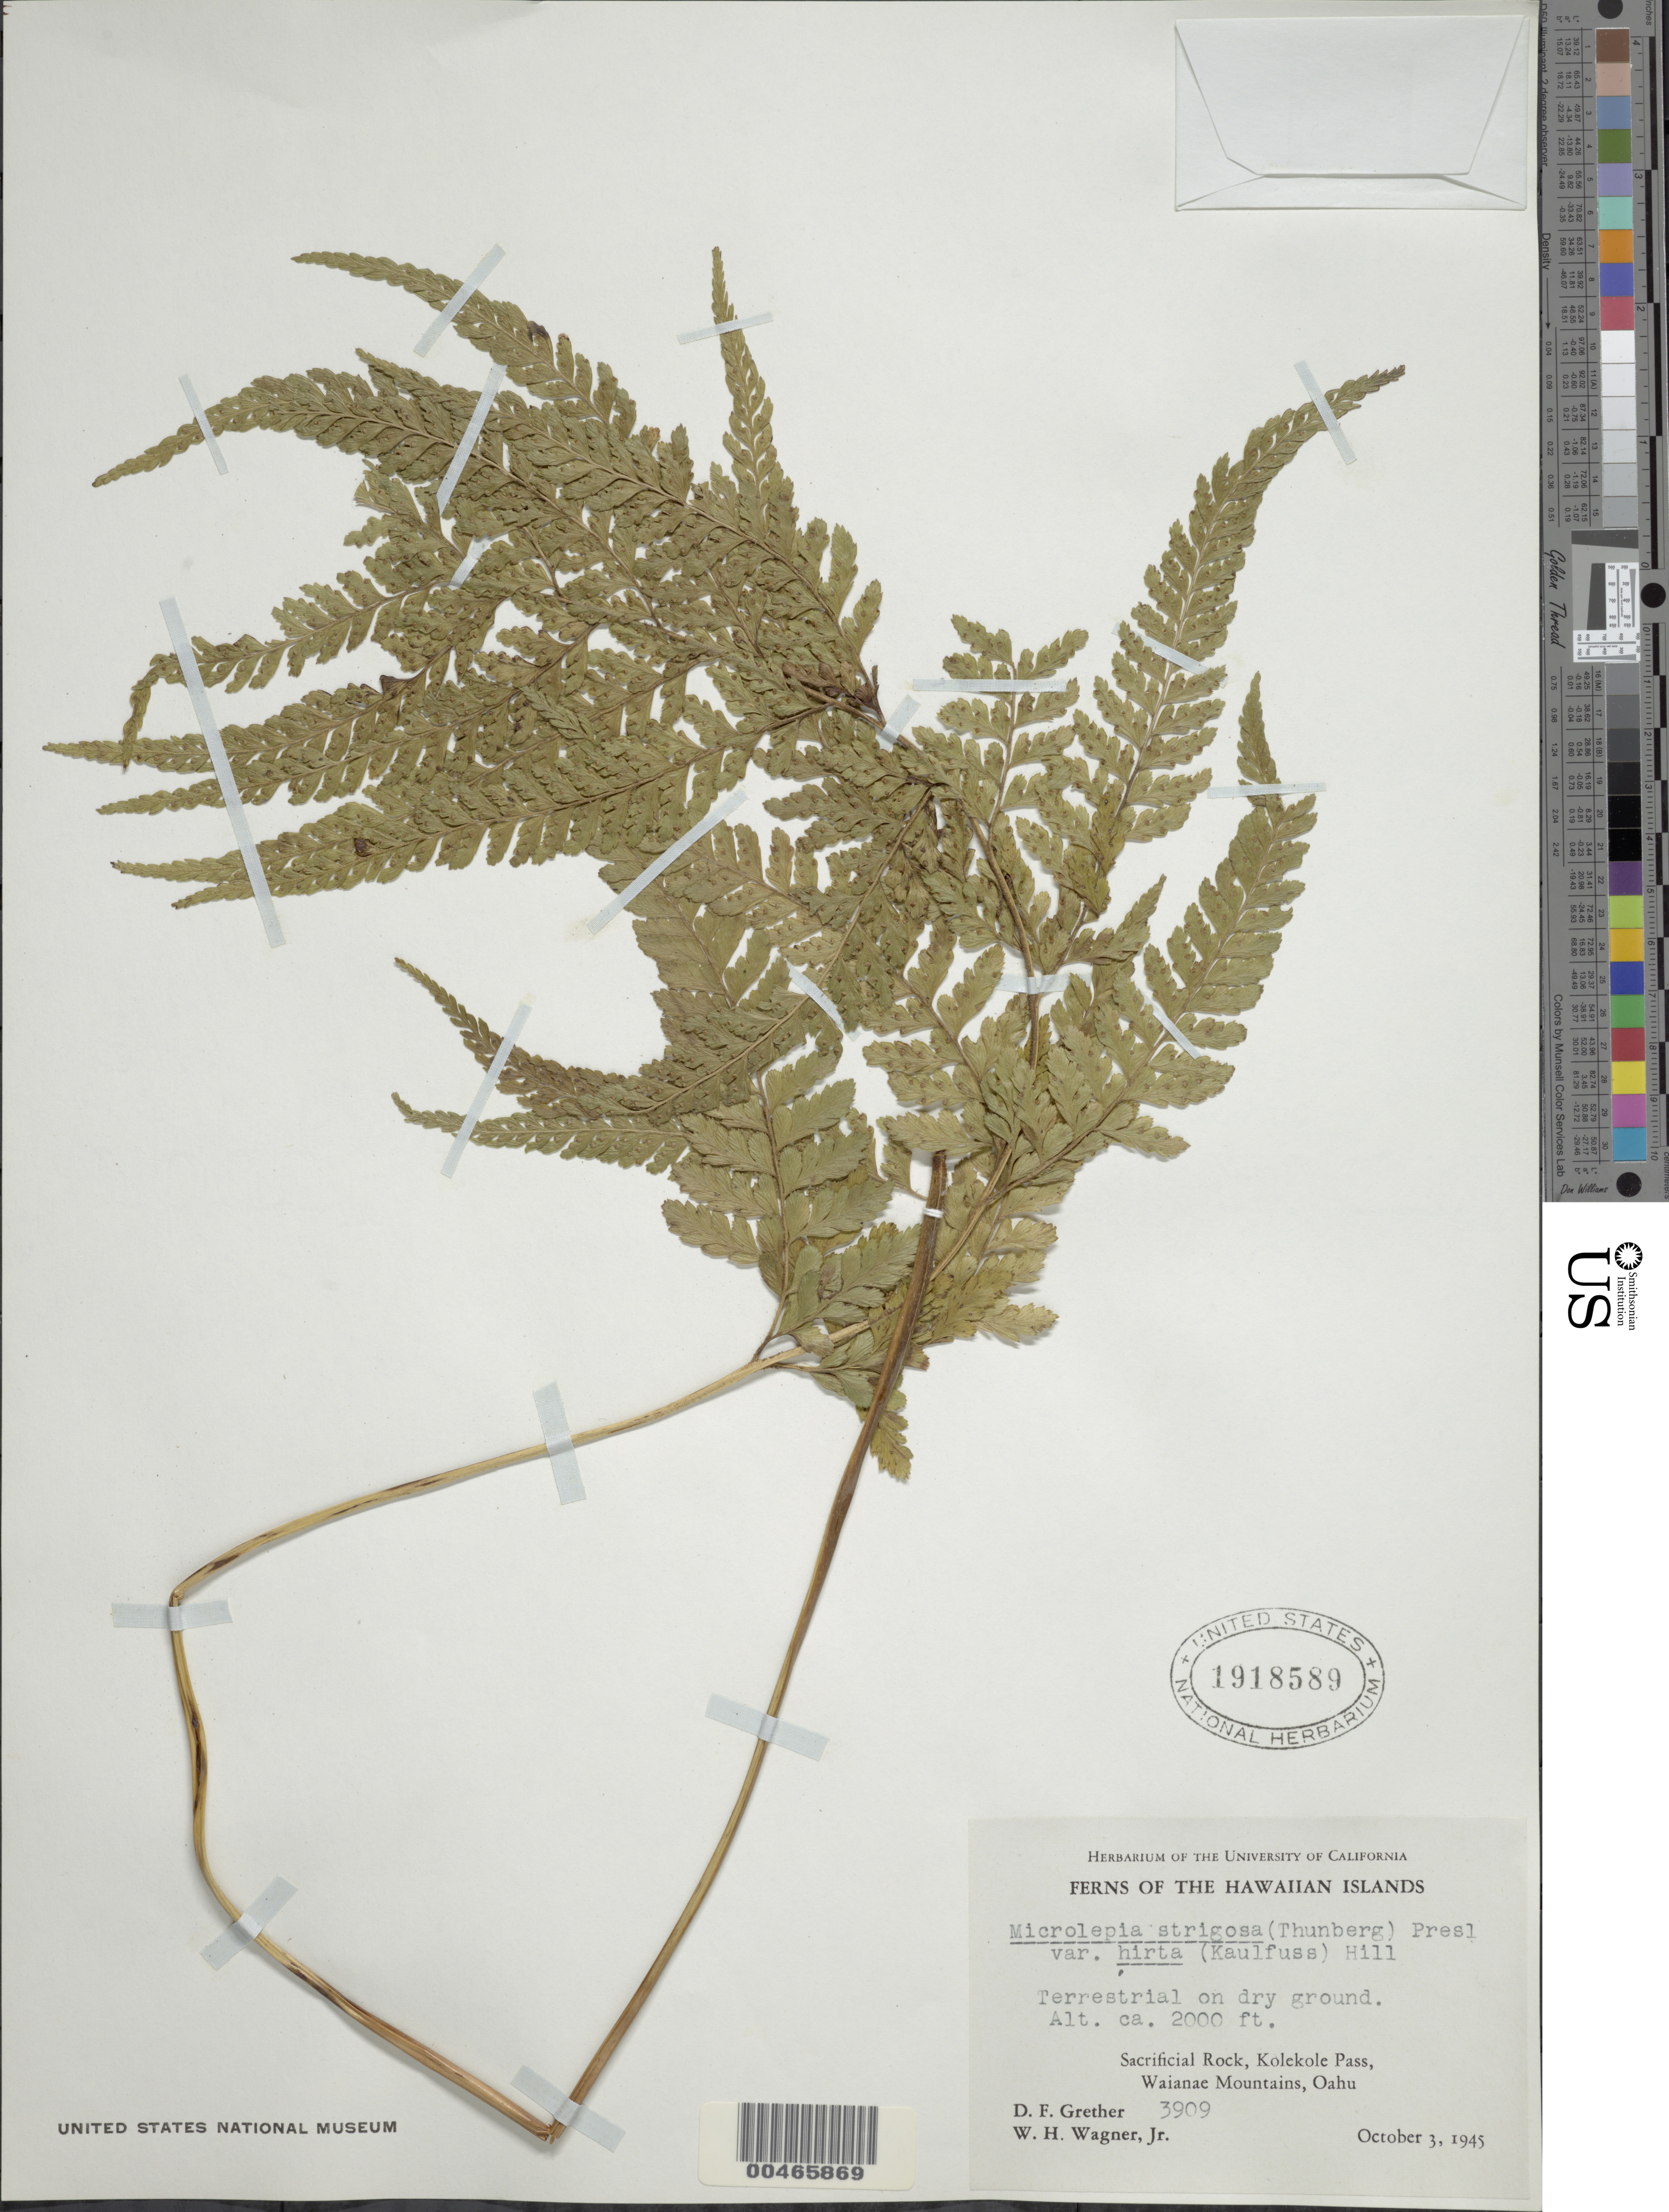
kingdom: Plantae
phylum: Tracheophyta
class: Polypodiopsida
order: Polypodiales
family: Dennstaedtiaceae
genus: Microlepia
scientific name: Microlepia speluncae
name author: (L.) T. Moore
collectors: D. F. Grether & W. H. Wagner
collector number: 3909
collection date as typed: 3 Oct 1945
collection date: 1945-10-03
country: United States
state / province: Hawaii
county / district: Honolulu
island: Oahu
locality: Sacrificial Rock, Kolekole Pass, Waianae Mountains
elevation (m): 610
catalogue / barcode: US 1918589